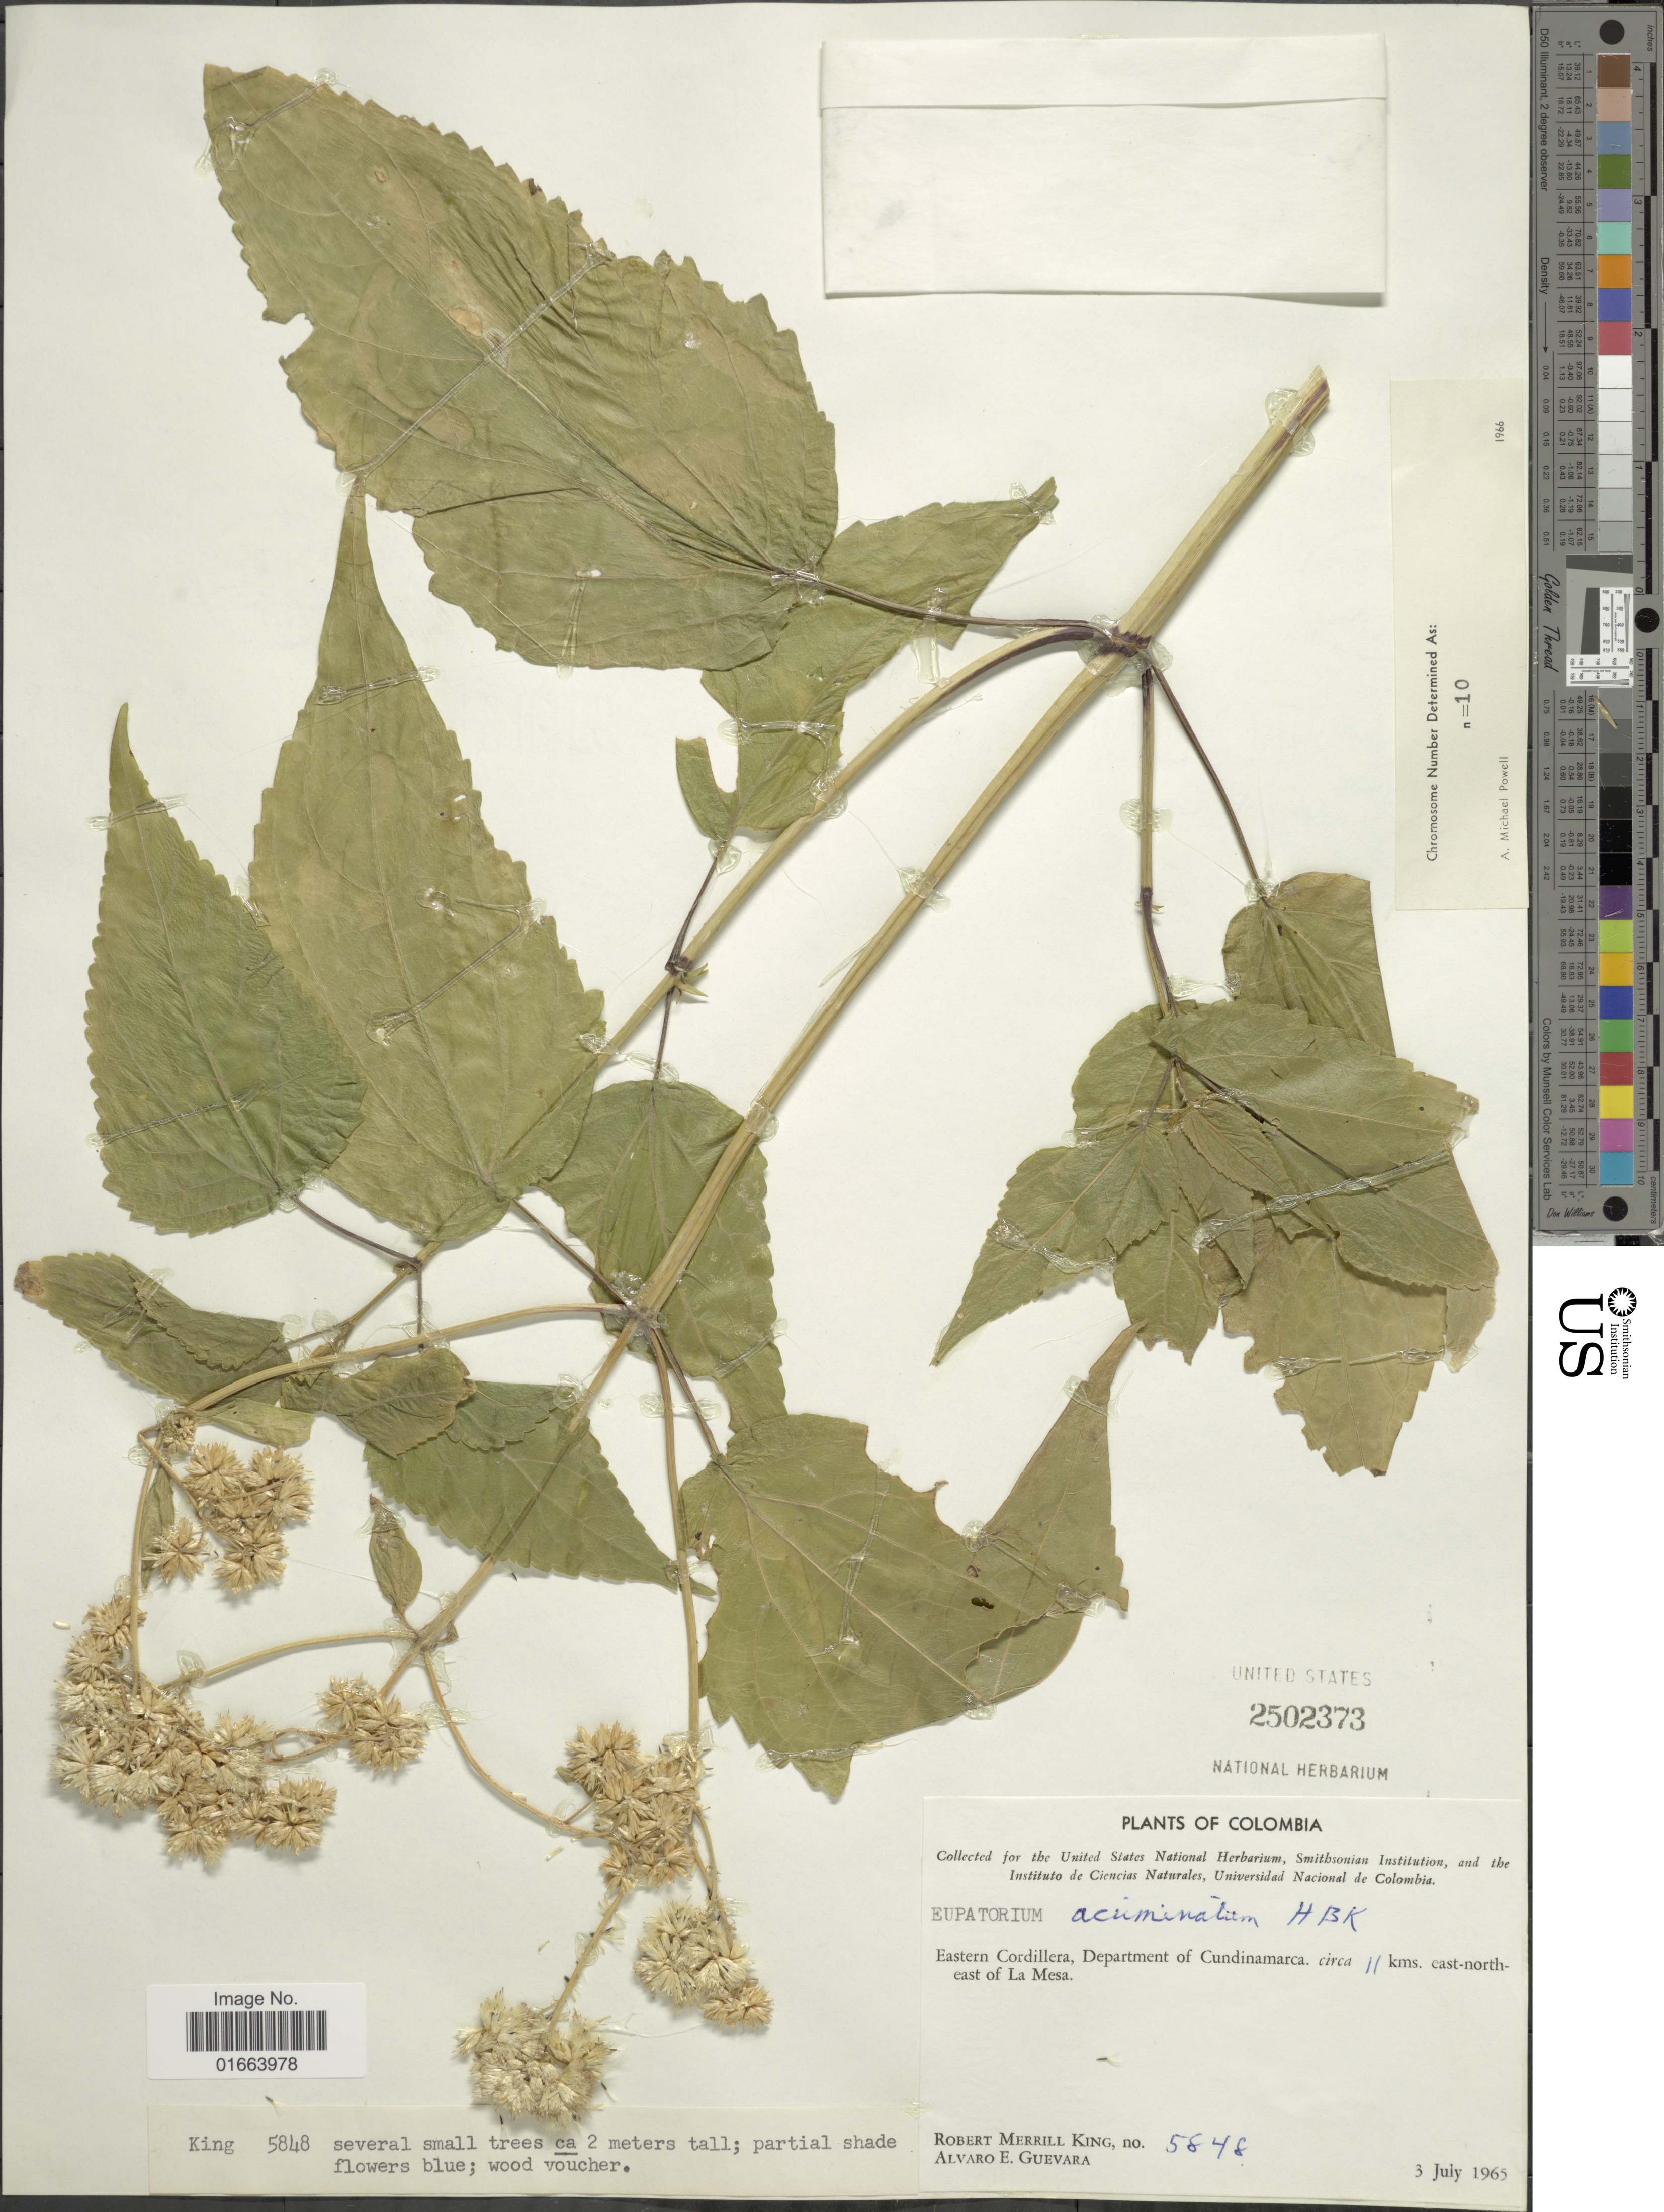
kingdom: Plantae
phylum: Tracheophyta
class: Magnoliopsida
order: Asterales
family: Asteraceae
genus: Critoniella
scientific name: Critoniella acuminata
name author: (Kunth) R.M. King & H. Rob.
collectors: R. M. King & A. E. Guevara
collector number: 5848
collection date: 1965-07-03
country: Colombia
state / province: Cundinamarca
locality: Eastern Cordillera. circa 11 kms. east-north-east of La Mesa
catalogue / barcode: US 2502373